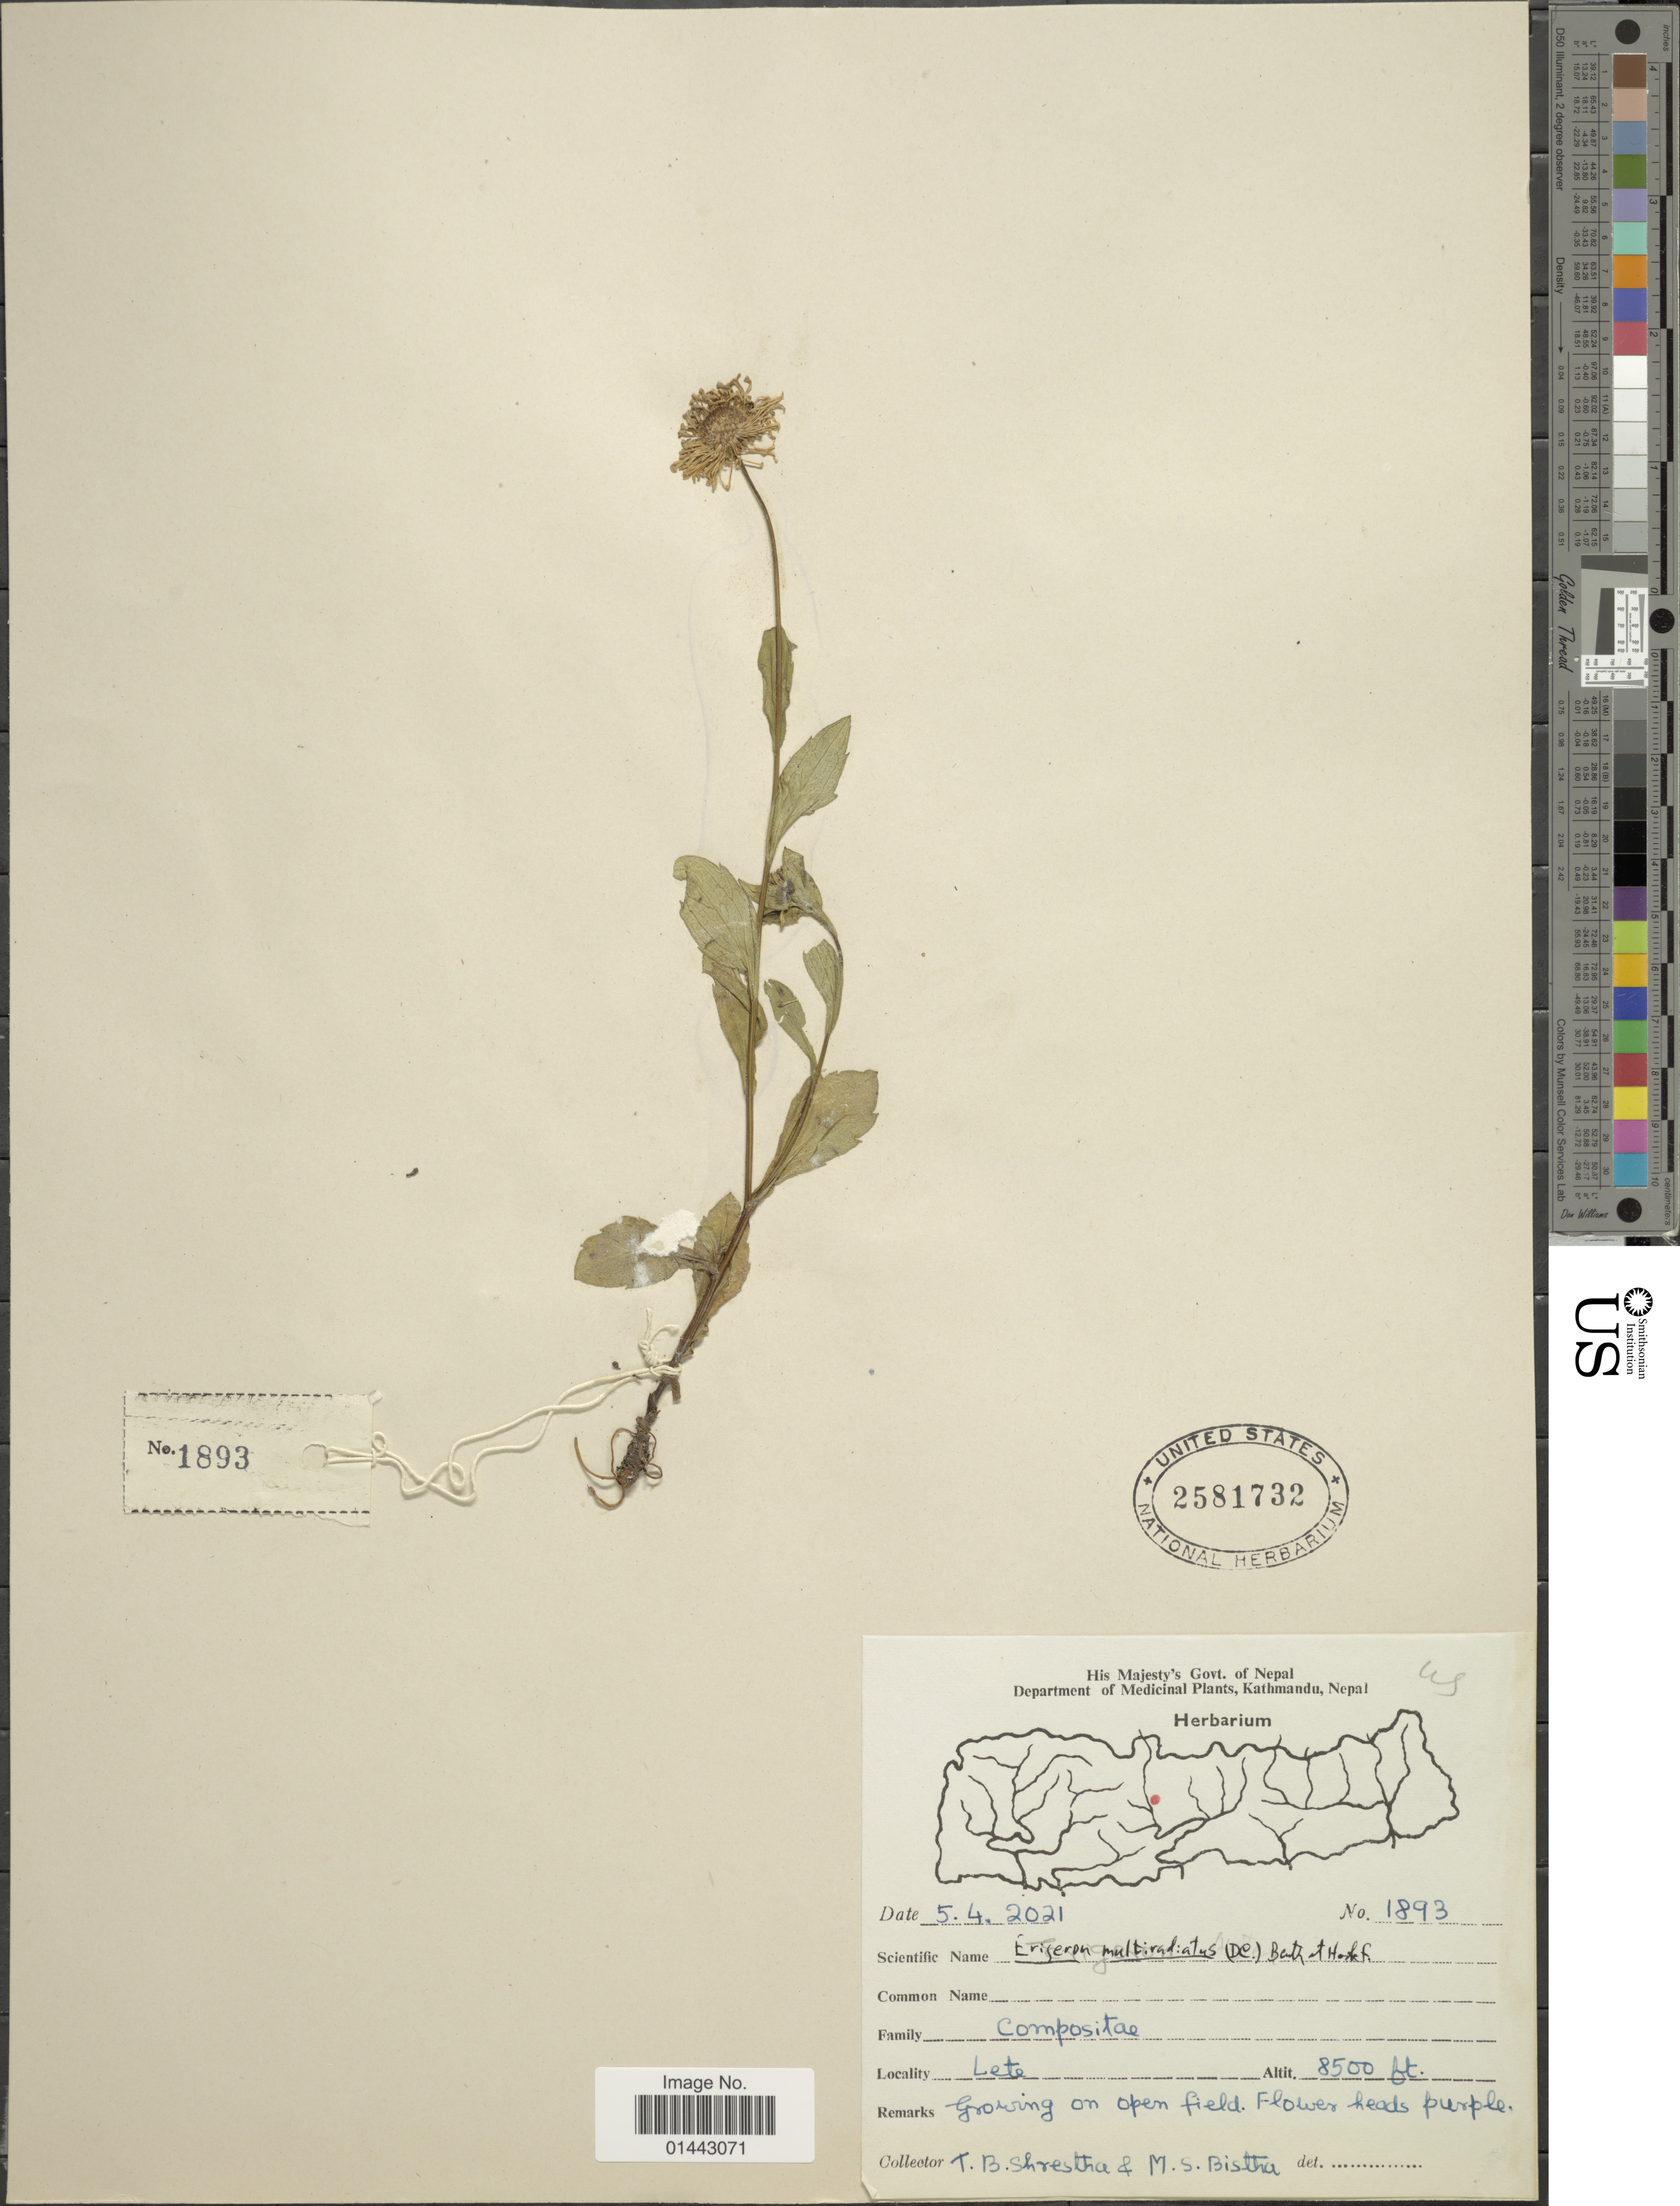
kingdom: Plantae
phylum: Tracheophyta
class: Magnoliopsida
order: Asterales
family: Asteraceae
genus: Erigeron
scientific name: Erigeron multiradiatus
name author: (Lindl. ex DC.) Benth. ex C.B. Clarke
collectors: T. B. Shrestha & M. Bistha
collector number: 1893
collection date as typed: Transcribed d/m/y: 5/4/2021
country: Nepal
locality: Lete, on open field.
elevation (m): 2591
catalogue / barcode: US 2581732